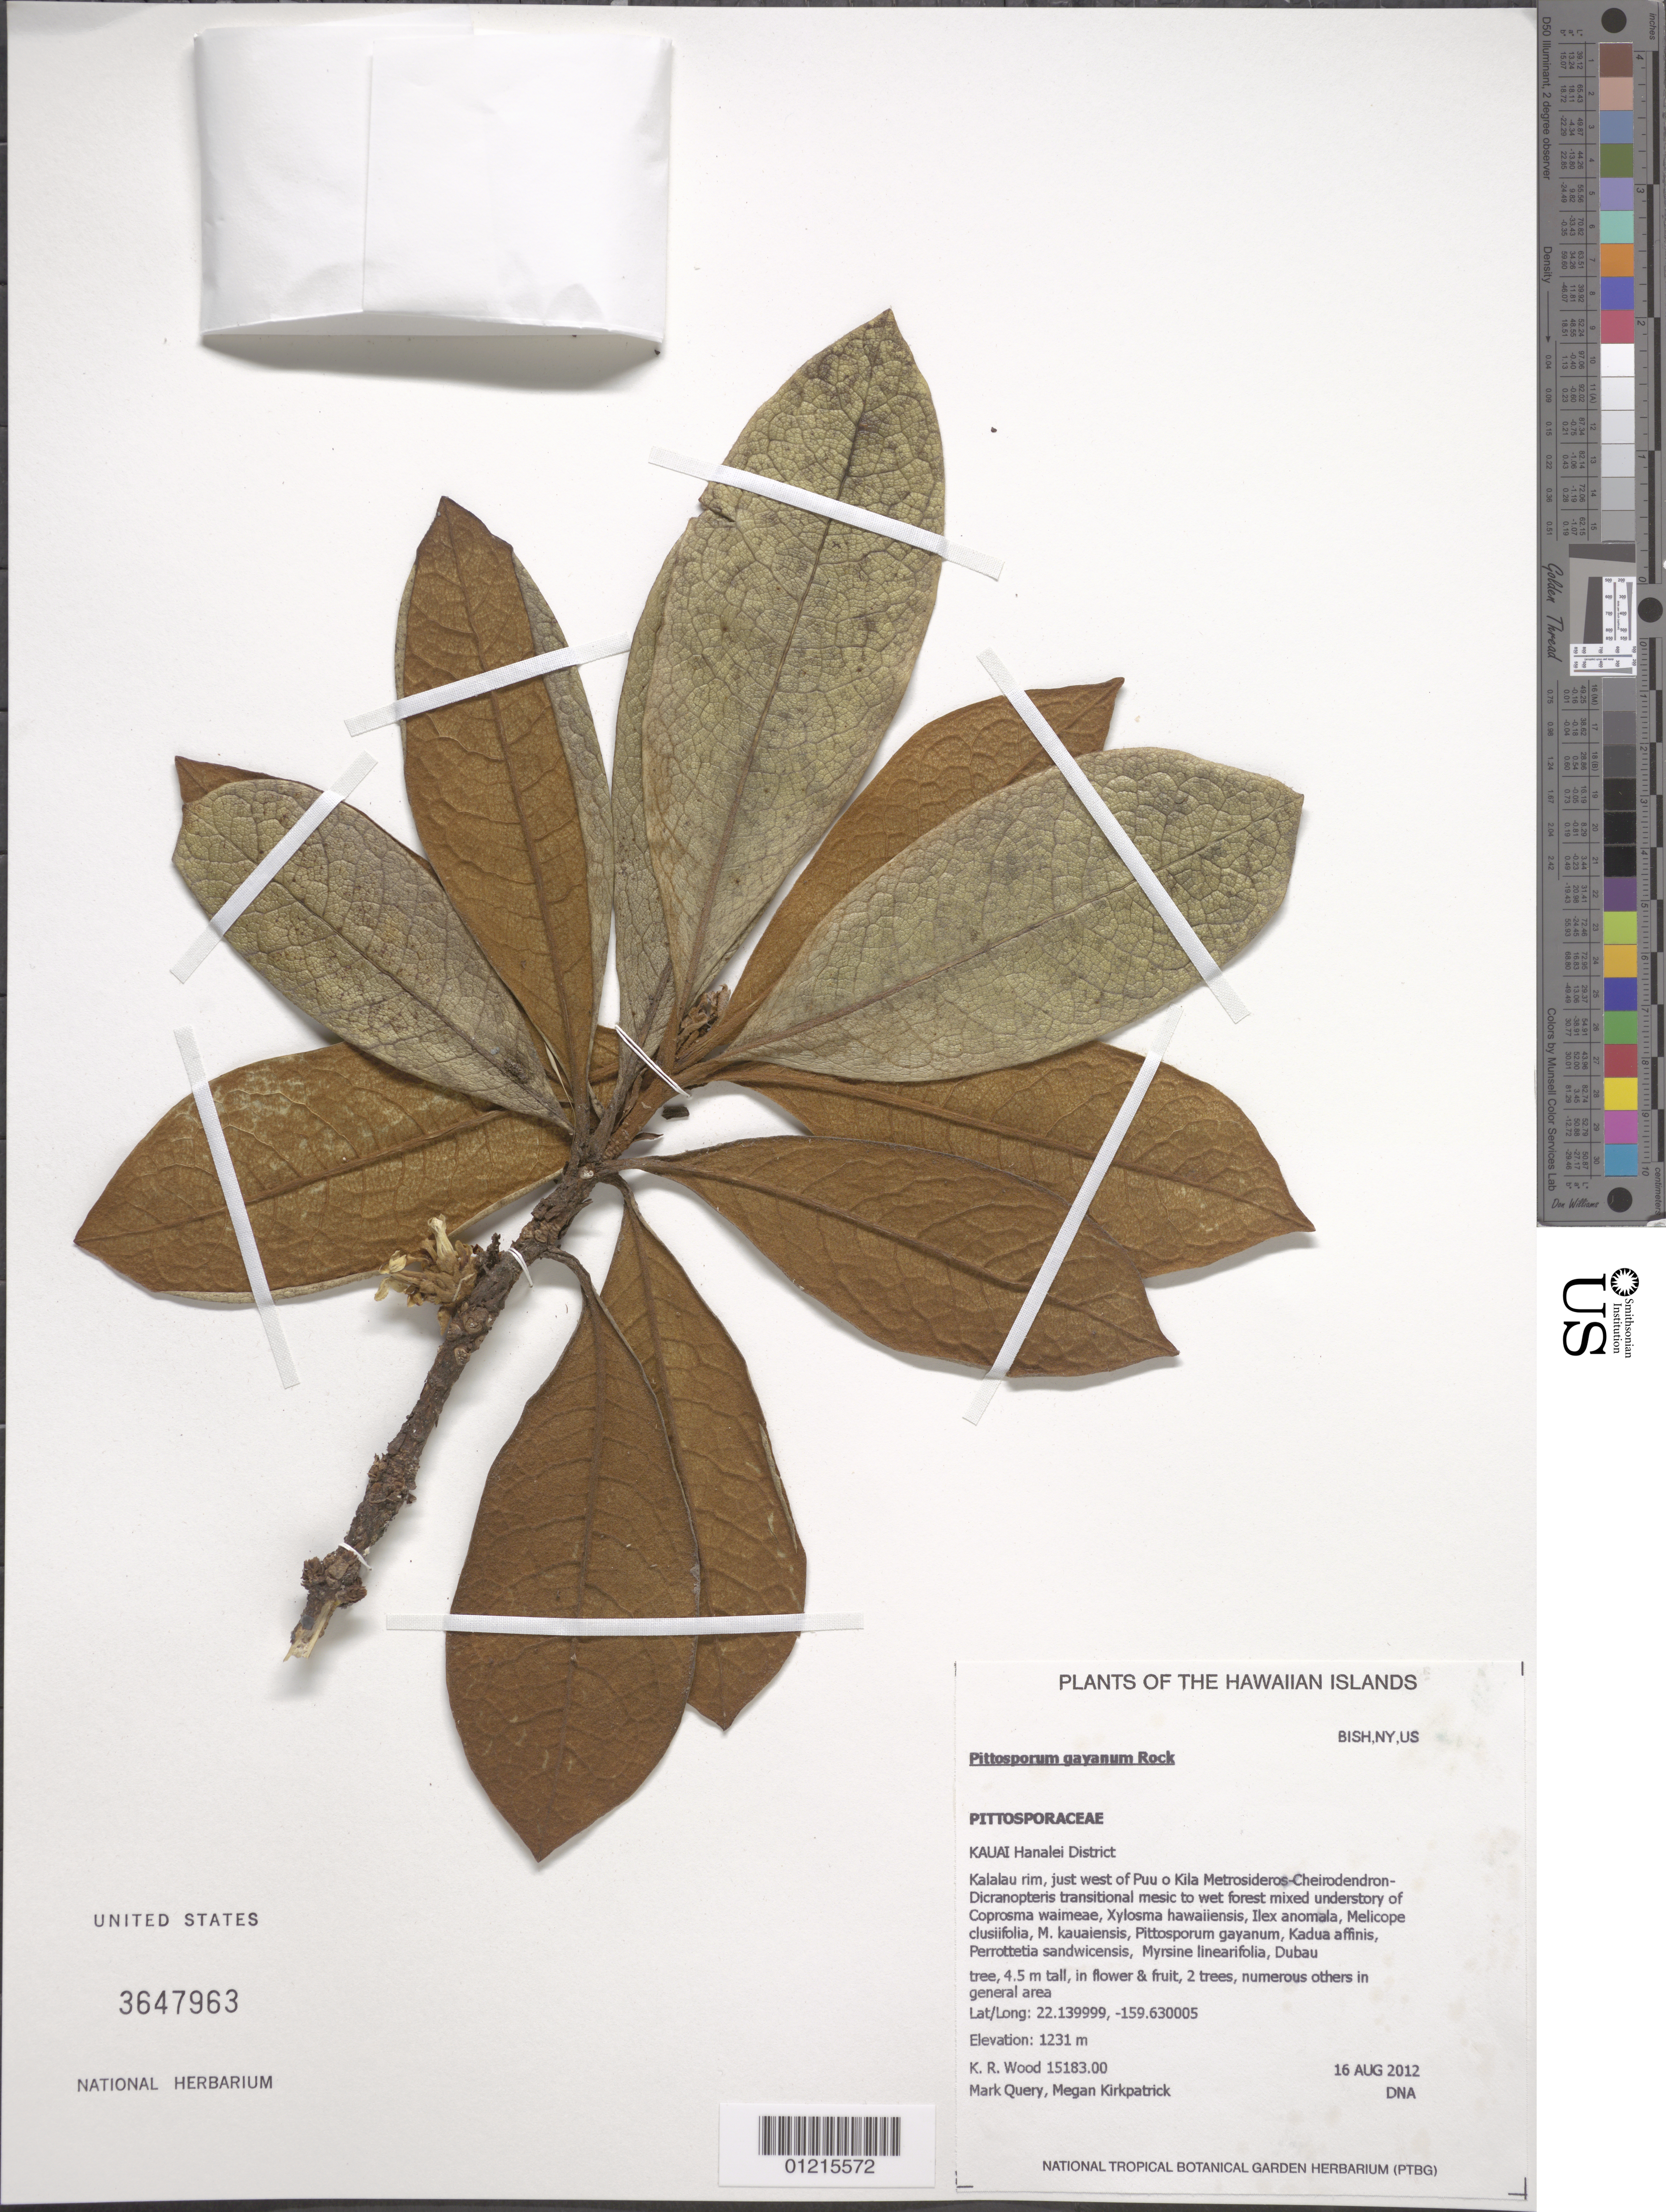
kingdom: Plantae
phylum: Tracheophyta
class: Magnoliopsida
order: Apiales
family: Pittosporaceae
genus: Pittosporum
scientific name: Pittosporum gayanum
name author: Rock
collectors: K. R. Wood, M. Query & M. Kirkpatrick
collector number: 15183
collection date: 2012-08-16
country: United States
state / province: Hawaii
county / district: Kauai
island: Kaua'i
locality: Hanalei District, Kalalau rim, just west of Puu o Kila.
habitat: Transitional mesic to wet forest.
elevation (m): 1231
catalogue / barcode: US 3647963